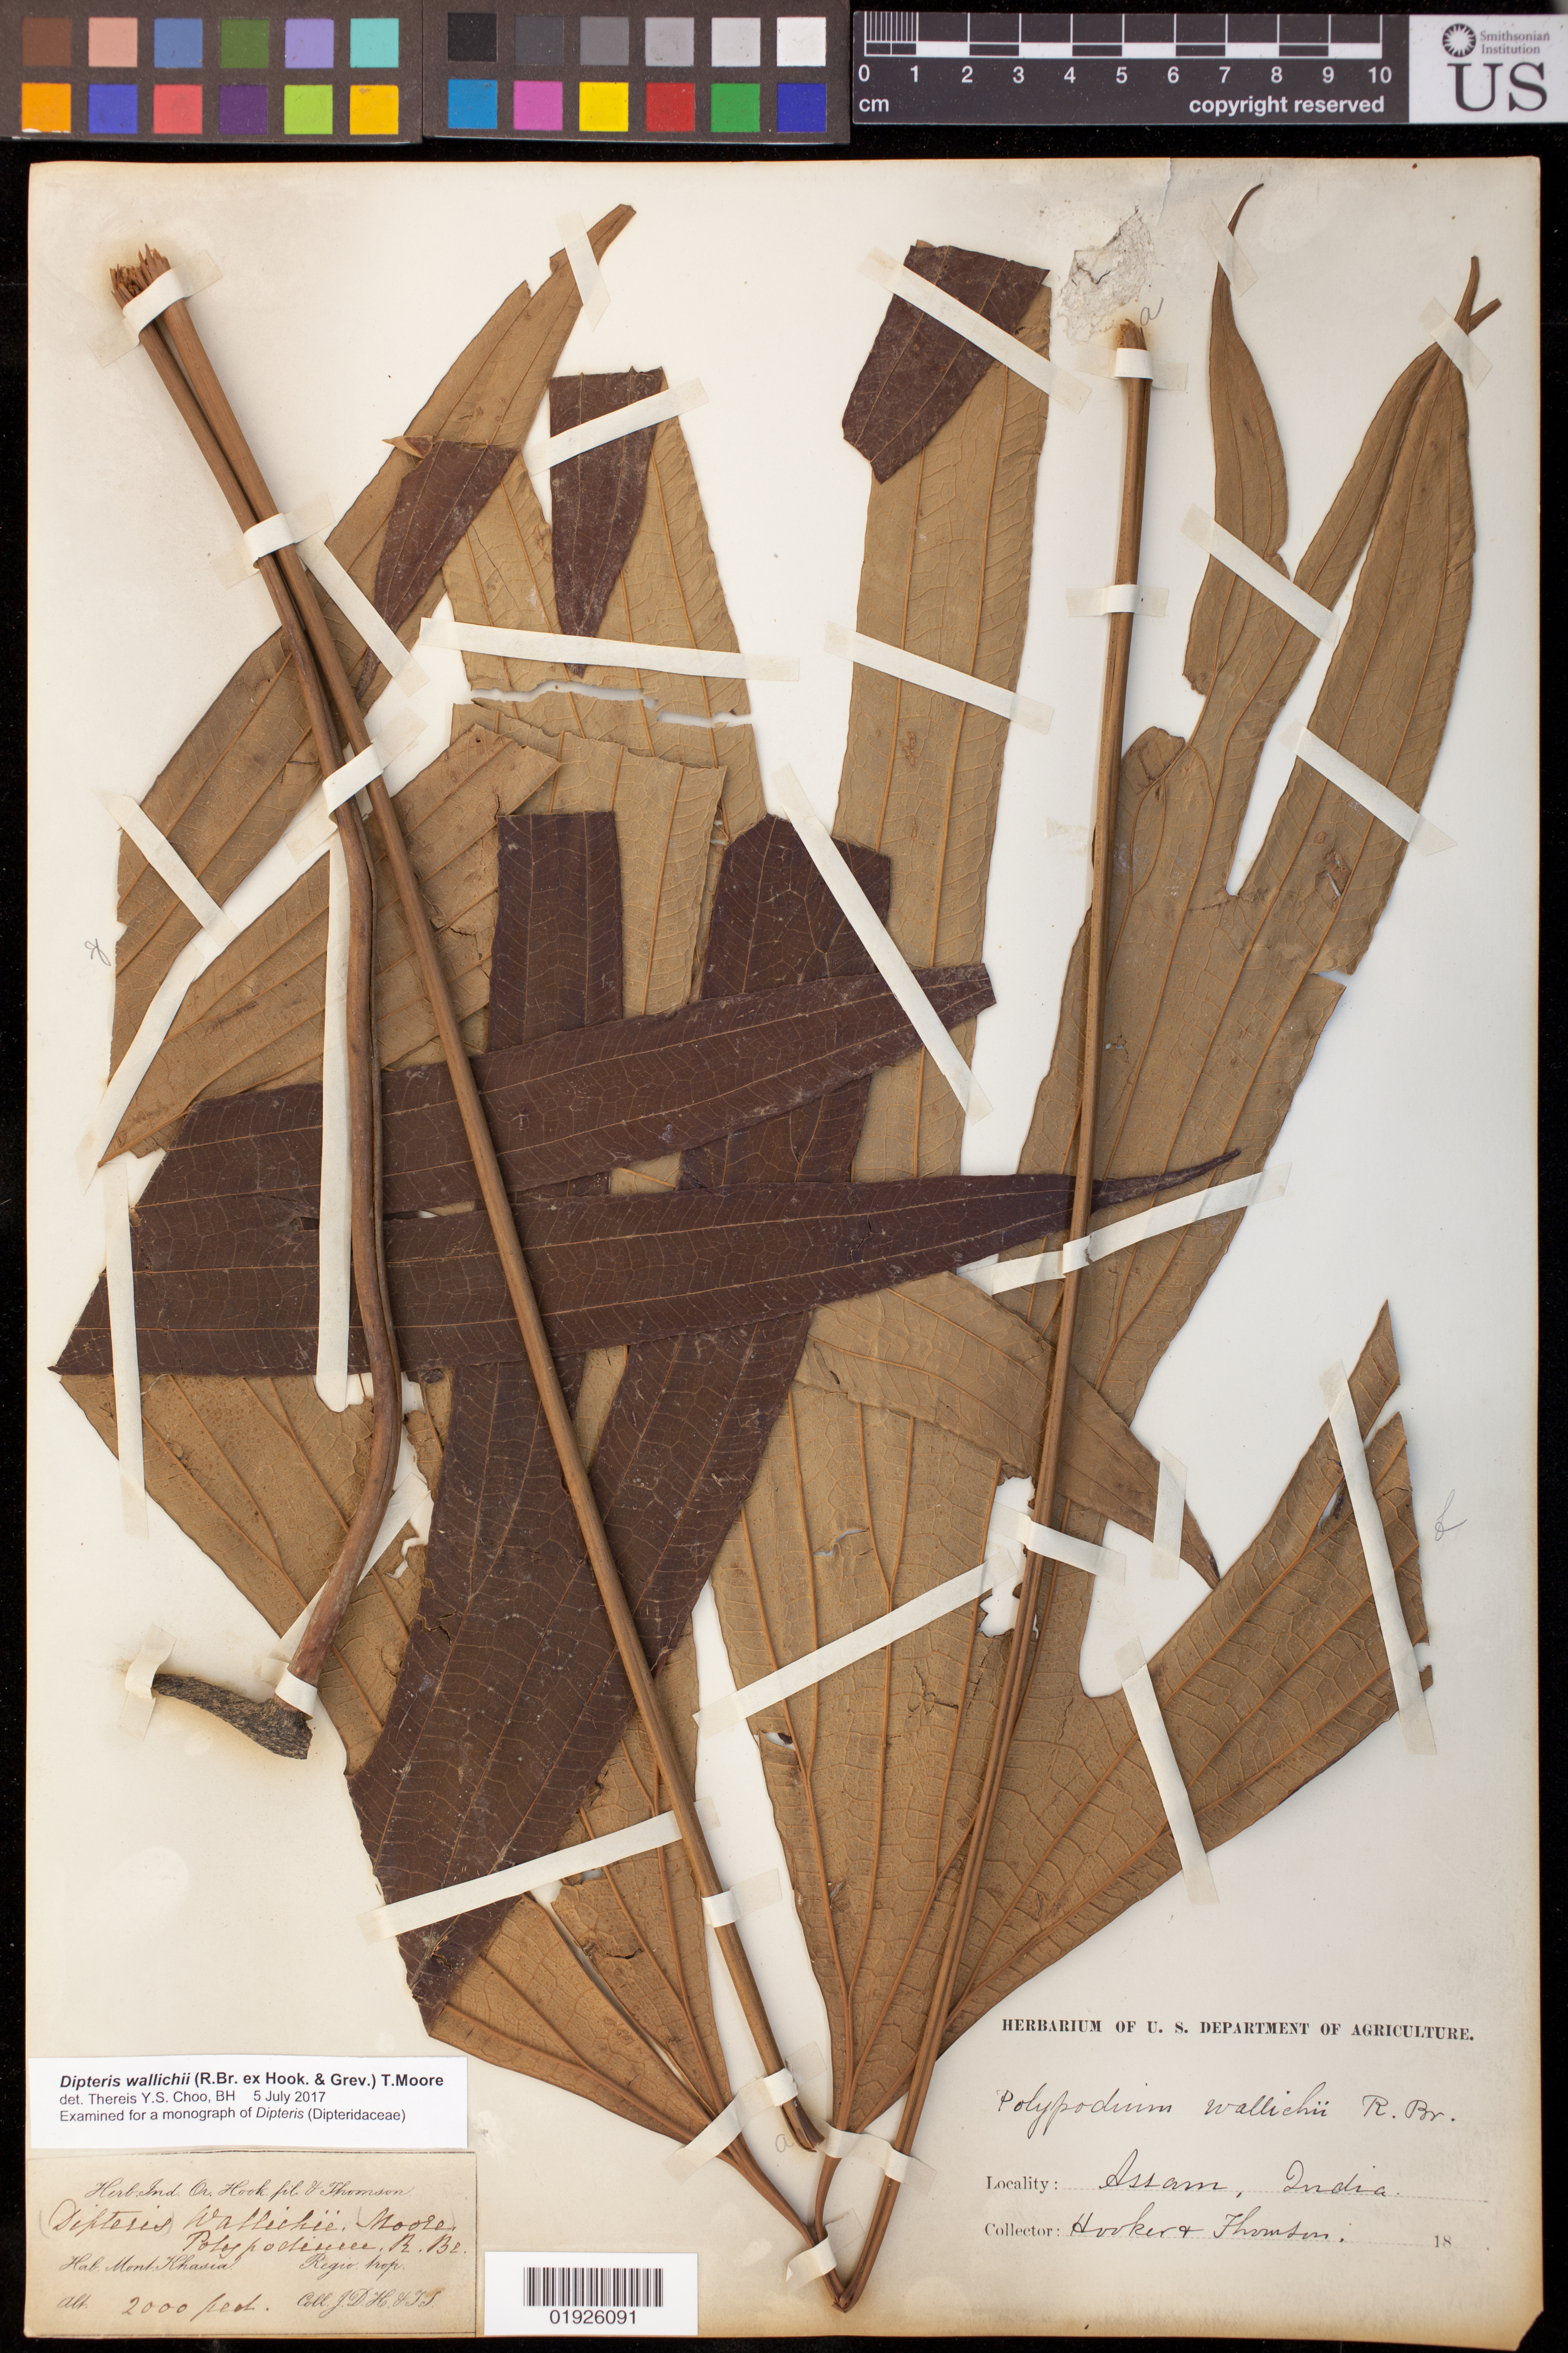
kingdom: Plantae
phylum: Tracheophyta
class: Polypodiopsida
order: Gleicheniales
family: Dipteridaceae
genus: Dipteris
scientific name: Dipteris wallichii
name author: (R. Br.) T. Moore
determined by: Choo, Thereis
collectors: J. D. Hooker & T. Thomson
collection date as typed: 18--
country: India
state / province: Meghalaya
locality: Assam, India; Mont. Khasia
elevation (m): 610